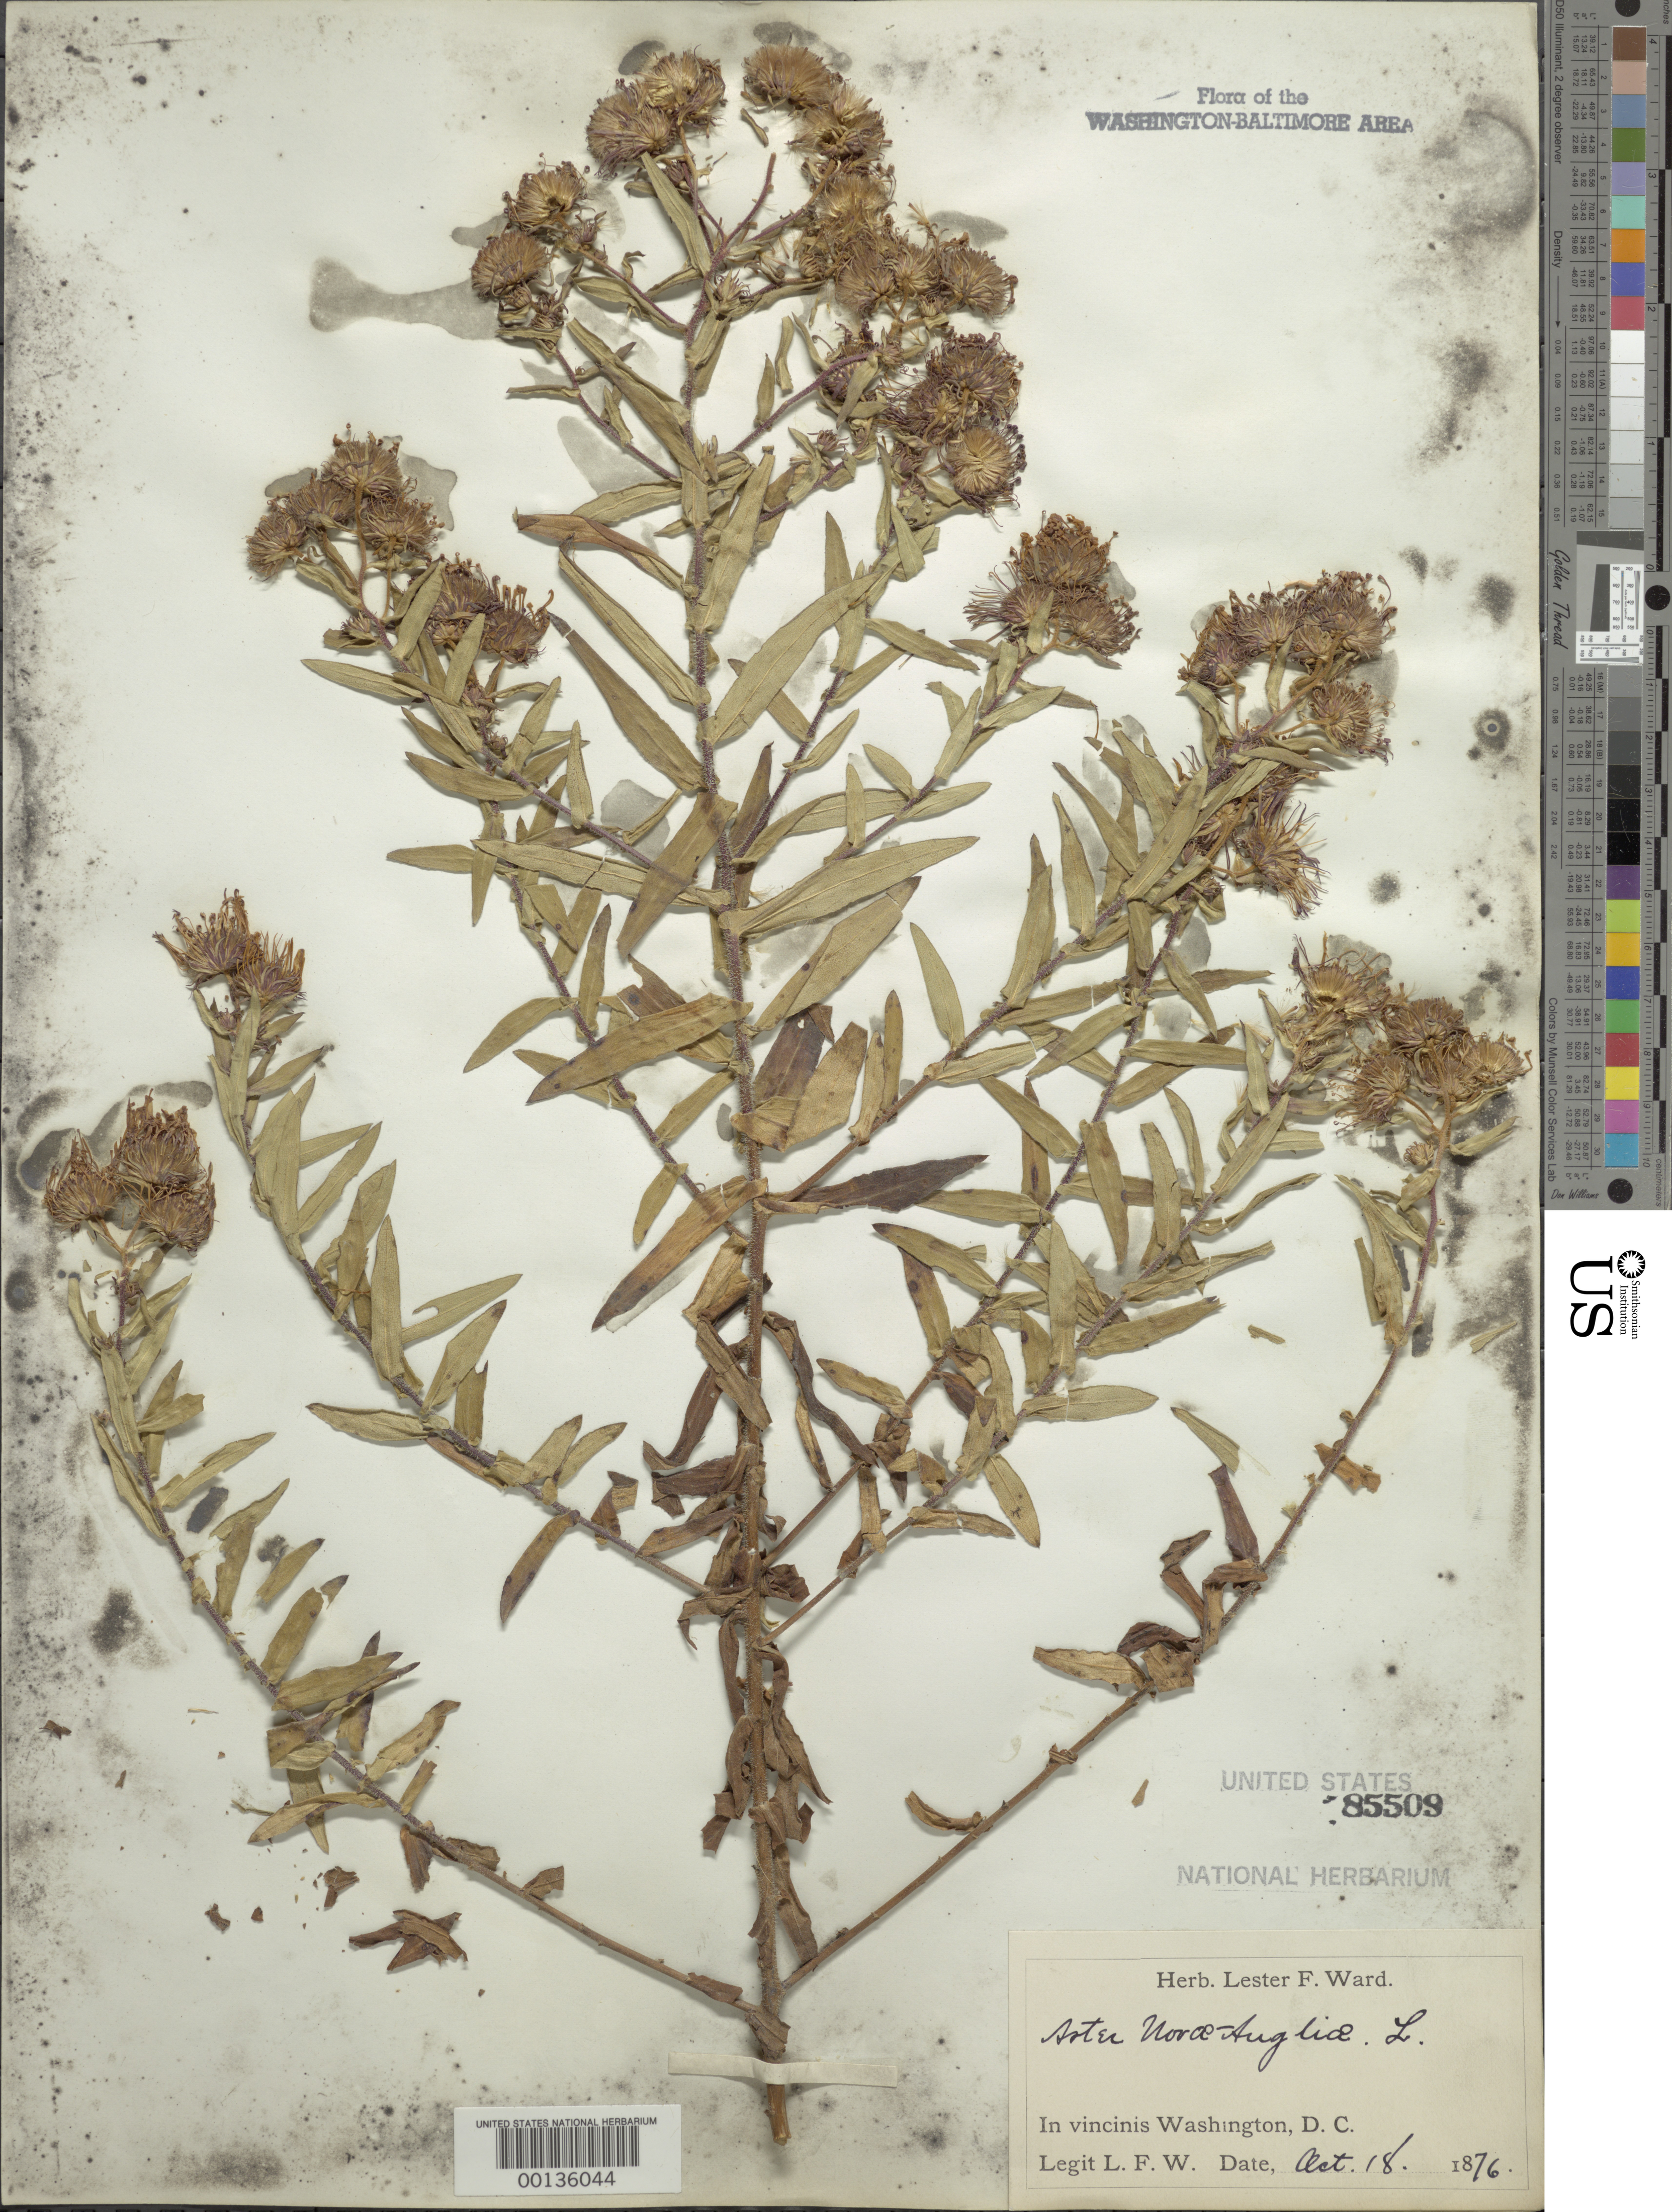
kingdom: Plantae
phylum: Tracheophyta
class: Magnoliopsida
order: Asterales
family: Asteraceae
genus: Symphyotrichum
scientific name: Symphyotrichum novae-angliae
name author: (L.) G.L. Nesom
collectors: L. F. Ward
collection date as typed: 18 Oct 1876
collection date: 1876-10-18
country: United States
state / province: District of Columbia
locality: DC vicinity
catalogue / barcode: US 85509